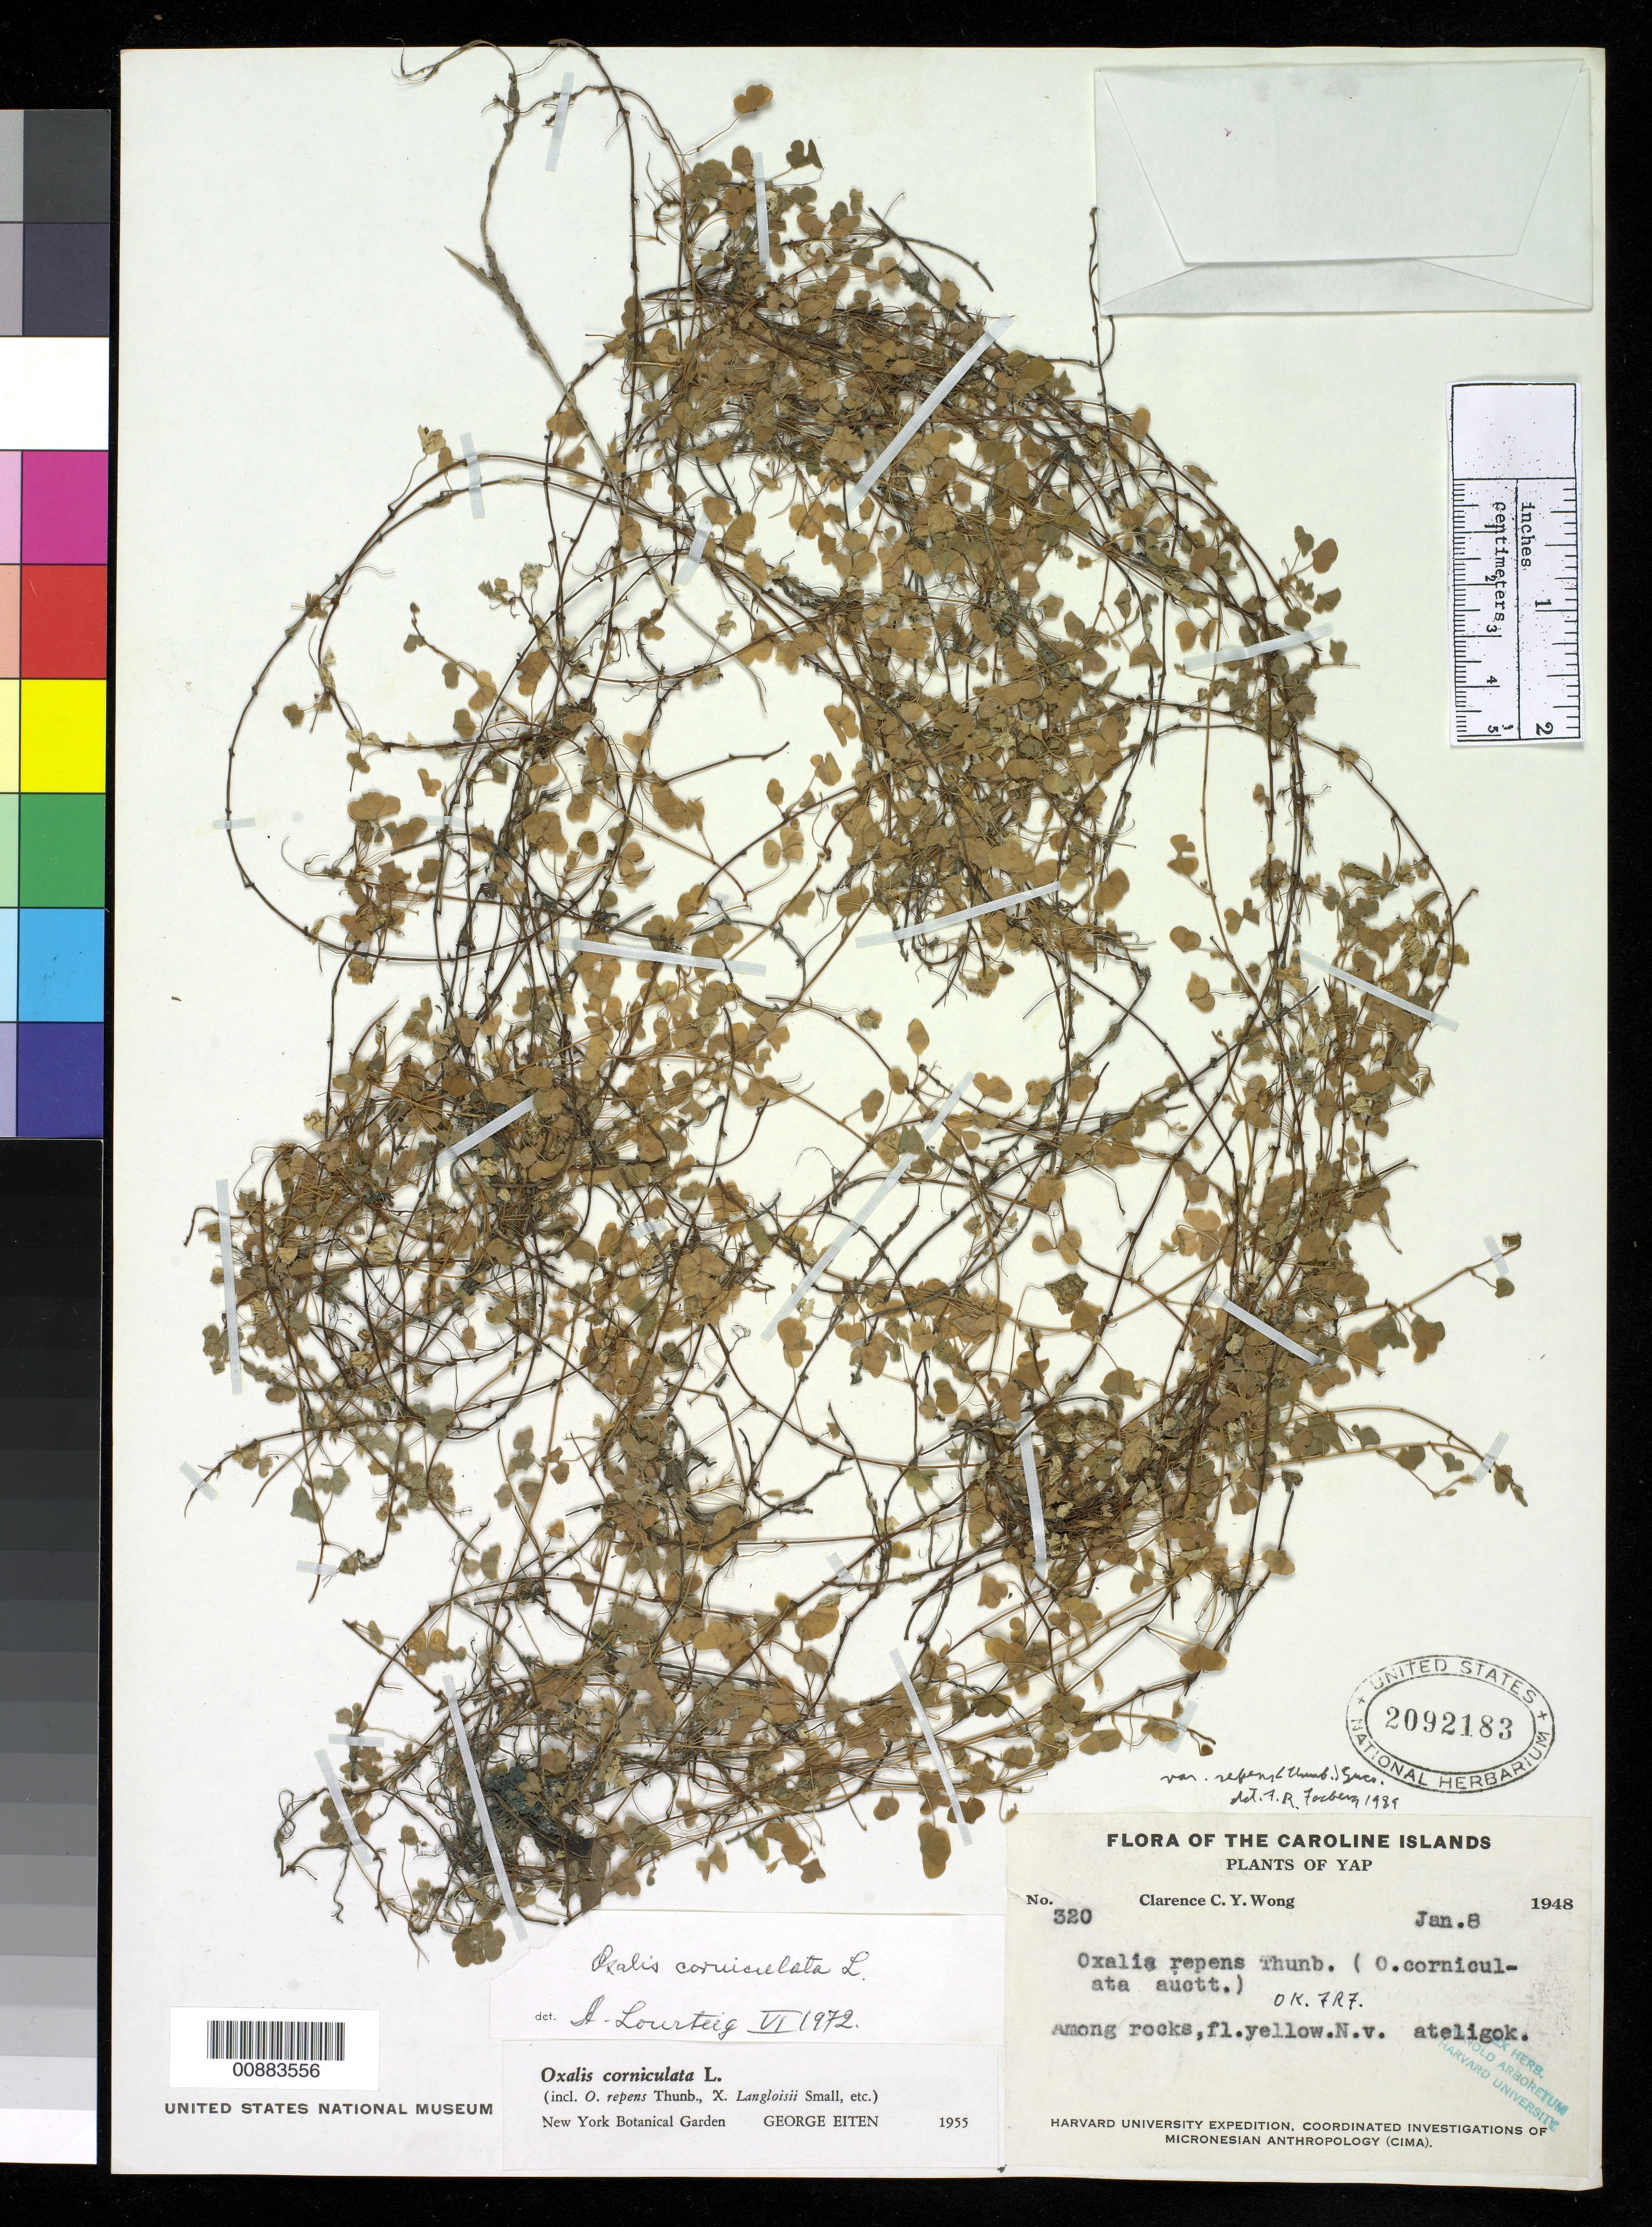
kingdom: Plantae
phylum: Tracheophyta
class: Magnoliopsida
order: Oxalidales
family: Oxalidaceae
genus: Oxalis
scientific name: Oxalis corniculata var. repens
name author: (Thunb.) Zucc.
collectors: C. Wong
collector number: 320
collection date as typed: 08 Jan 1948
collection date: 1948-01-08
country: Micronesia, Federated States of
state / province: Yap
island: Yap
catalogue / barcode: US 2092183